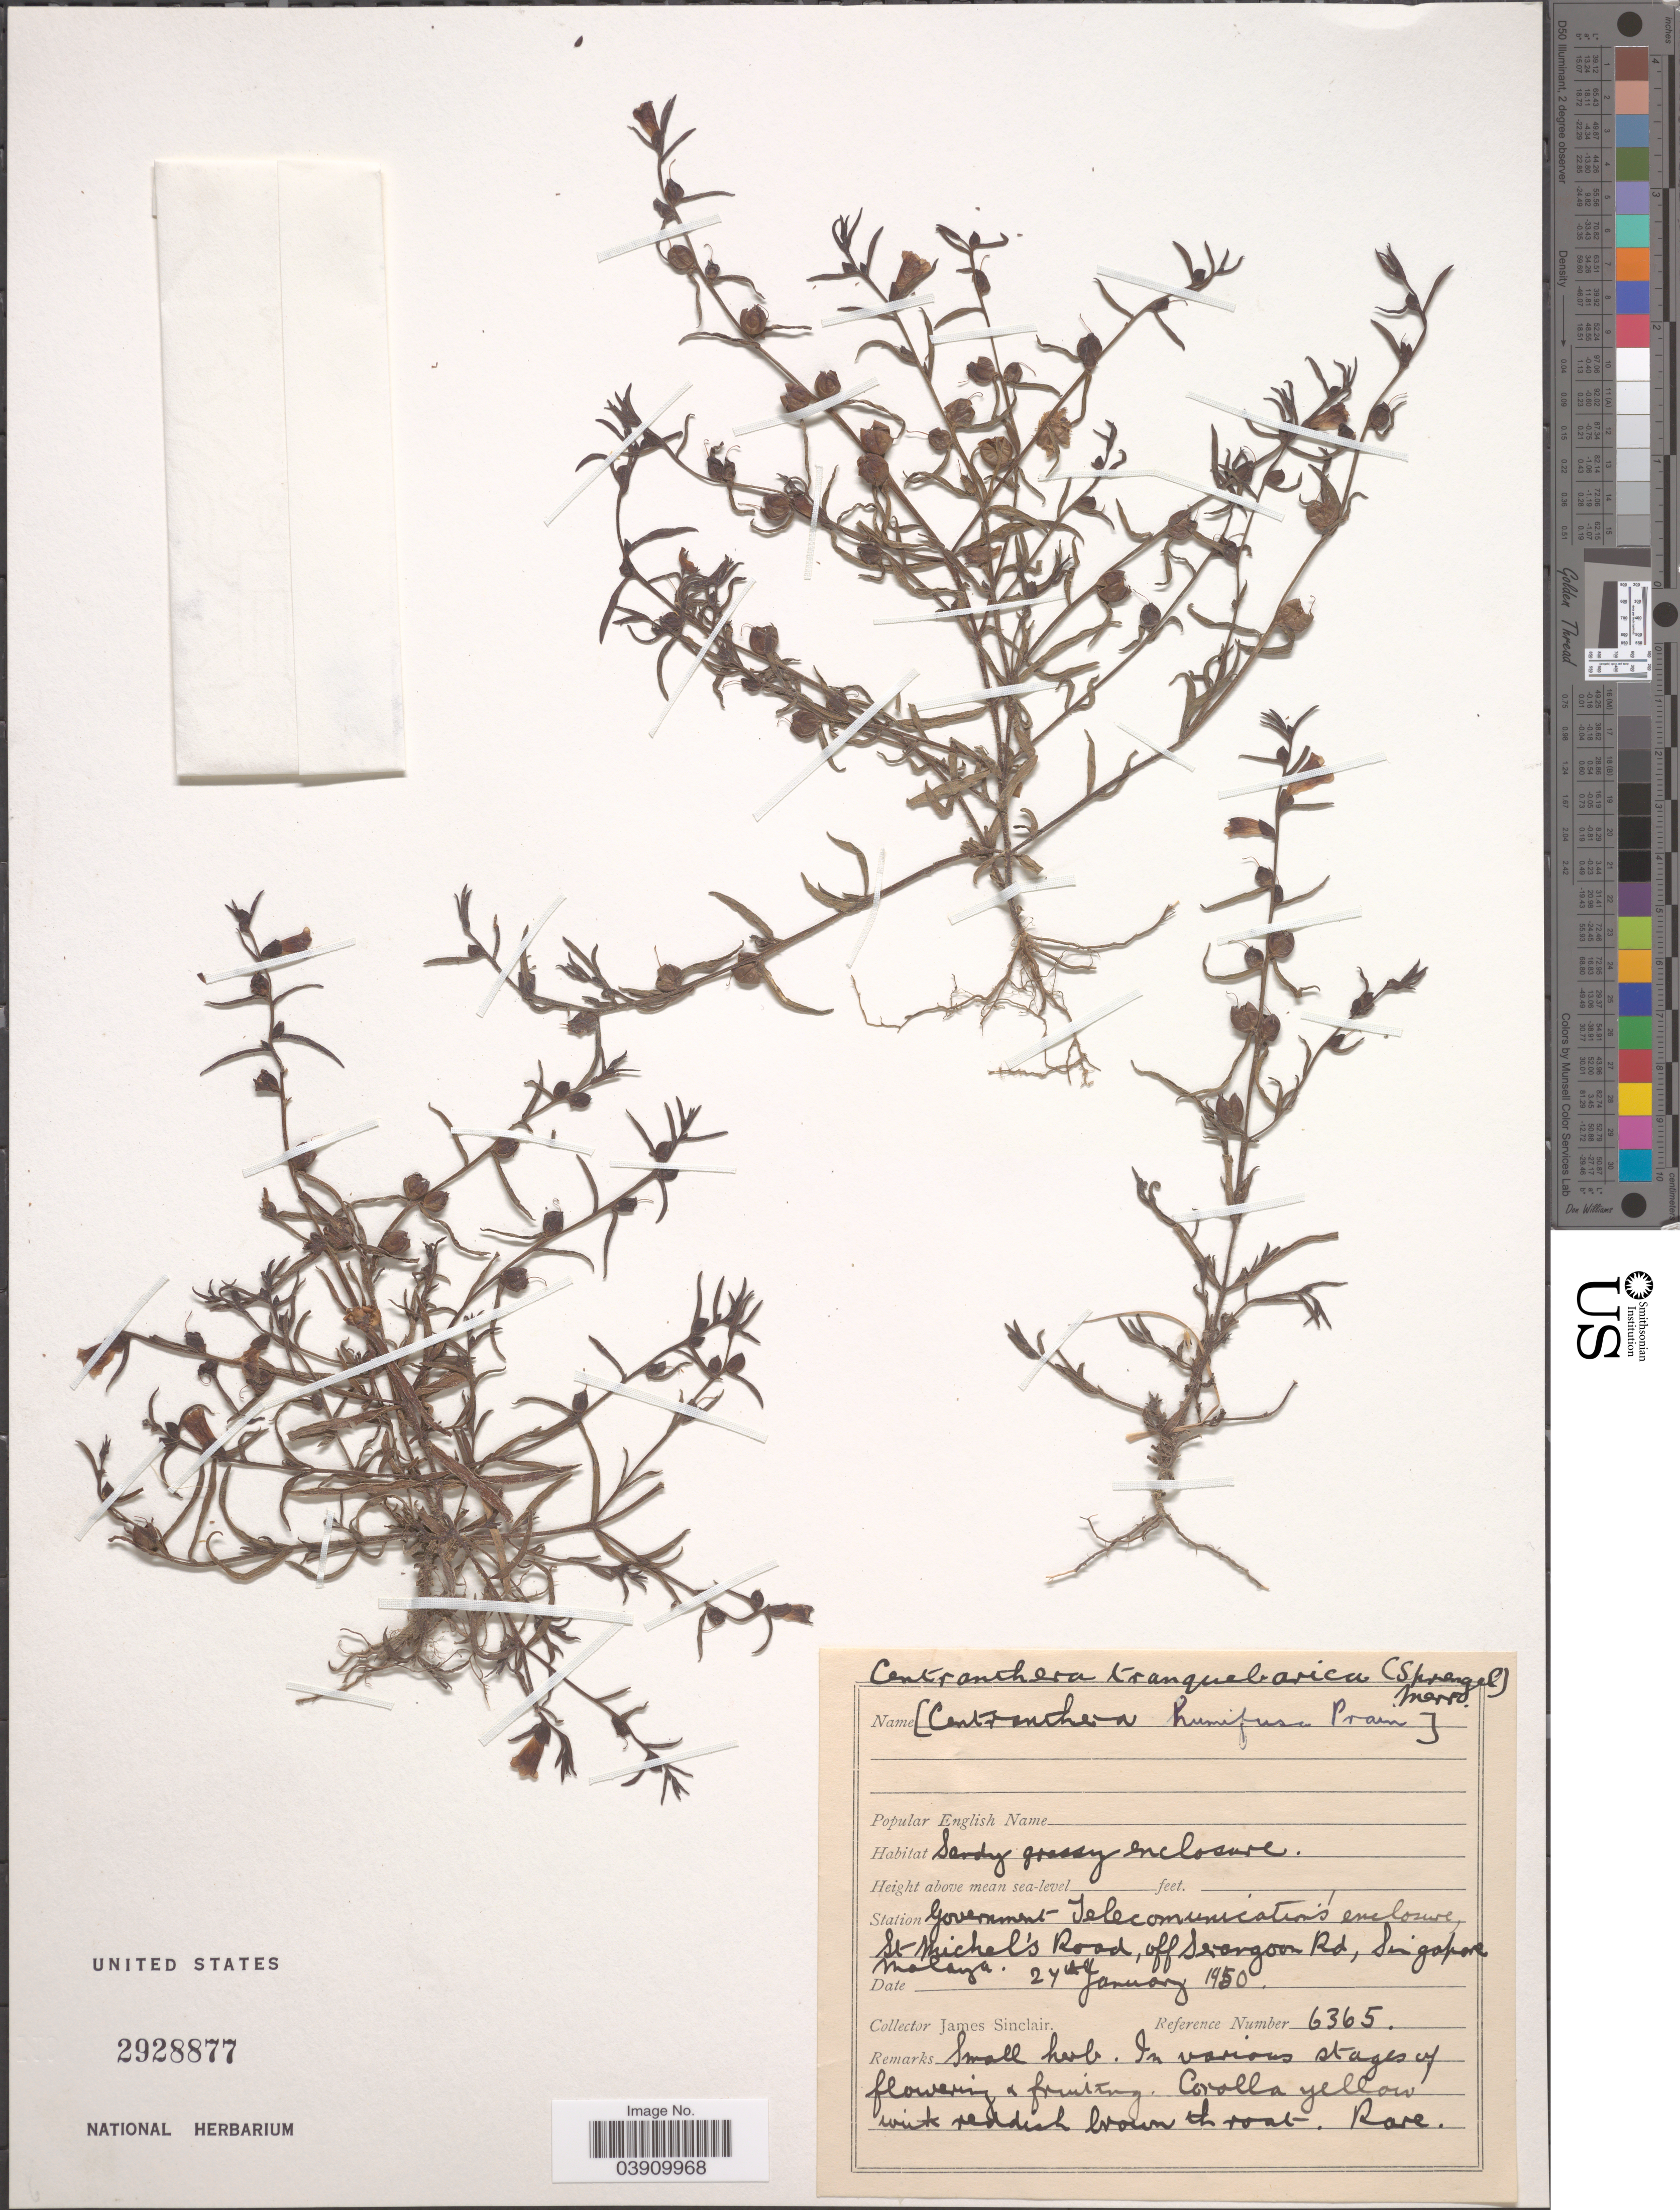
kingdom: Plantae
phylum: Tracheophyta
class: Magnoliopsida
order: Lamiales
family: Orobanchaceae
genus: Centranthera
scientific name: Centranthera tranquebarica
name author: (Spreng.) Merr.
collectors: J. Sinclair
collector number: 6365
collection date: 1950-01-27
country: Singapore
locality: Station Government Telecomunications enclosure, St. Michel's Road, off Irangoon Rd, Singapore, Malaya.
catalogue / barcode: US 2928877